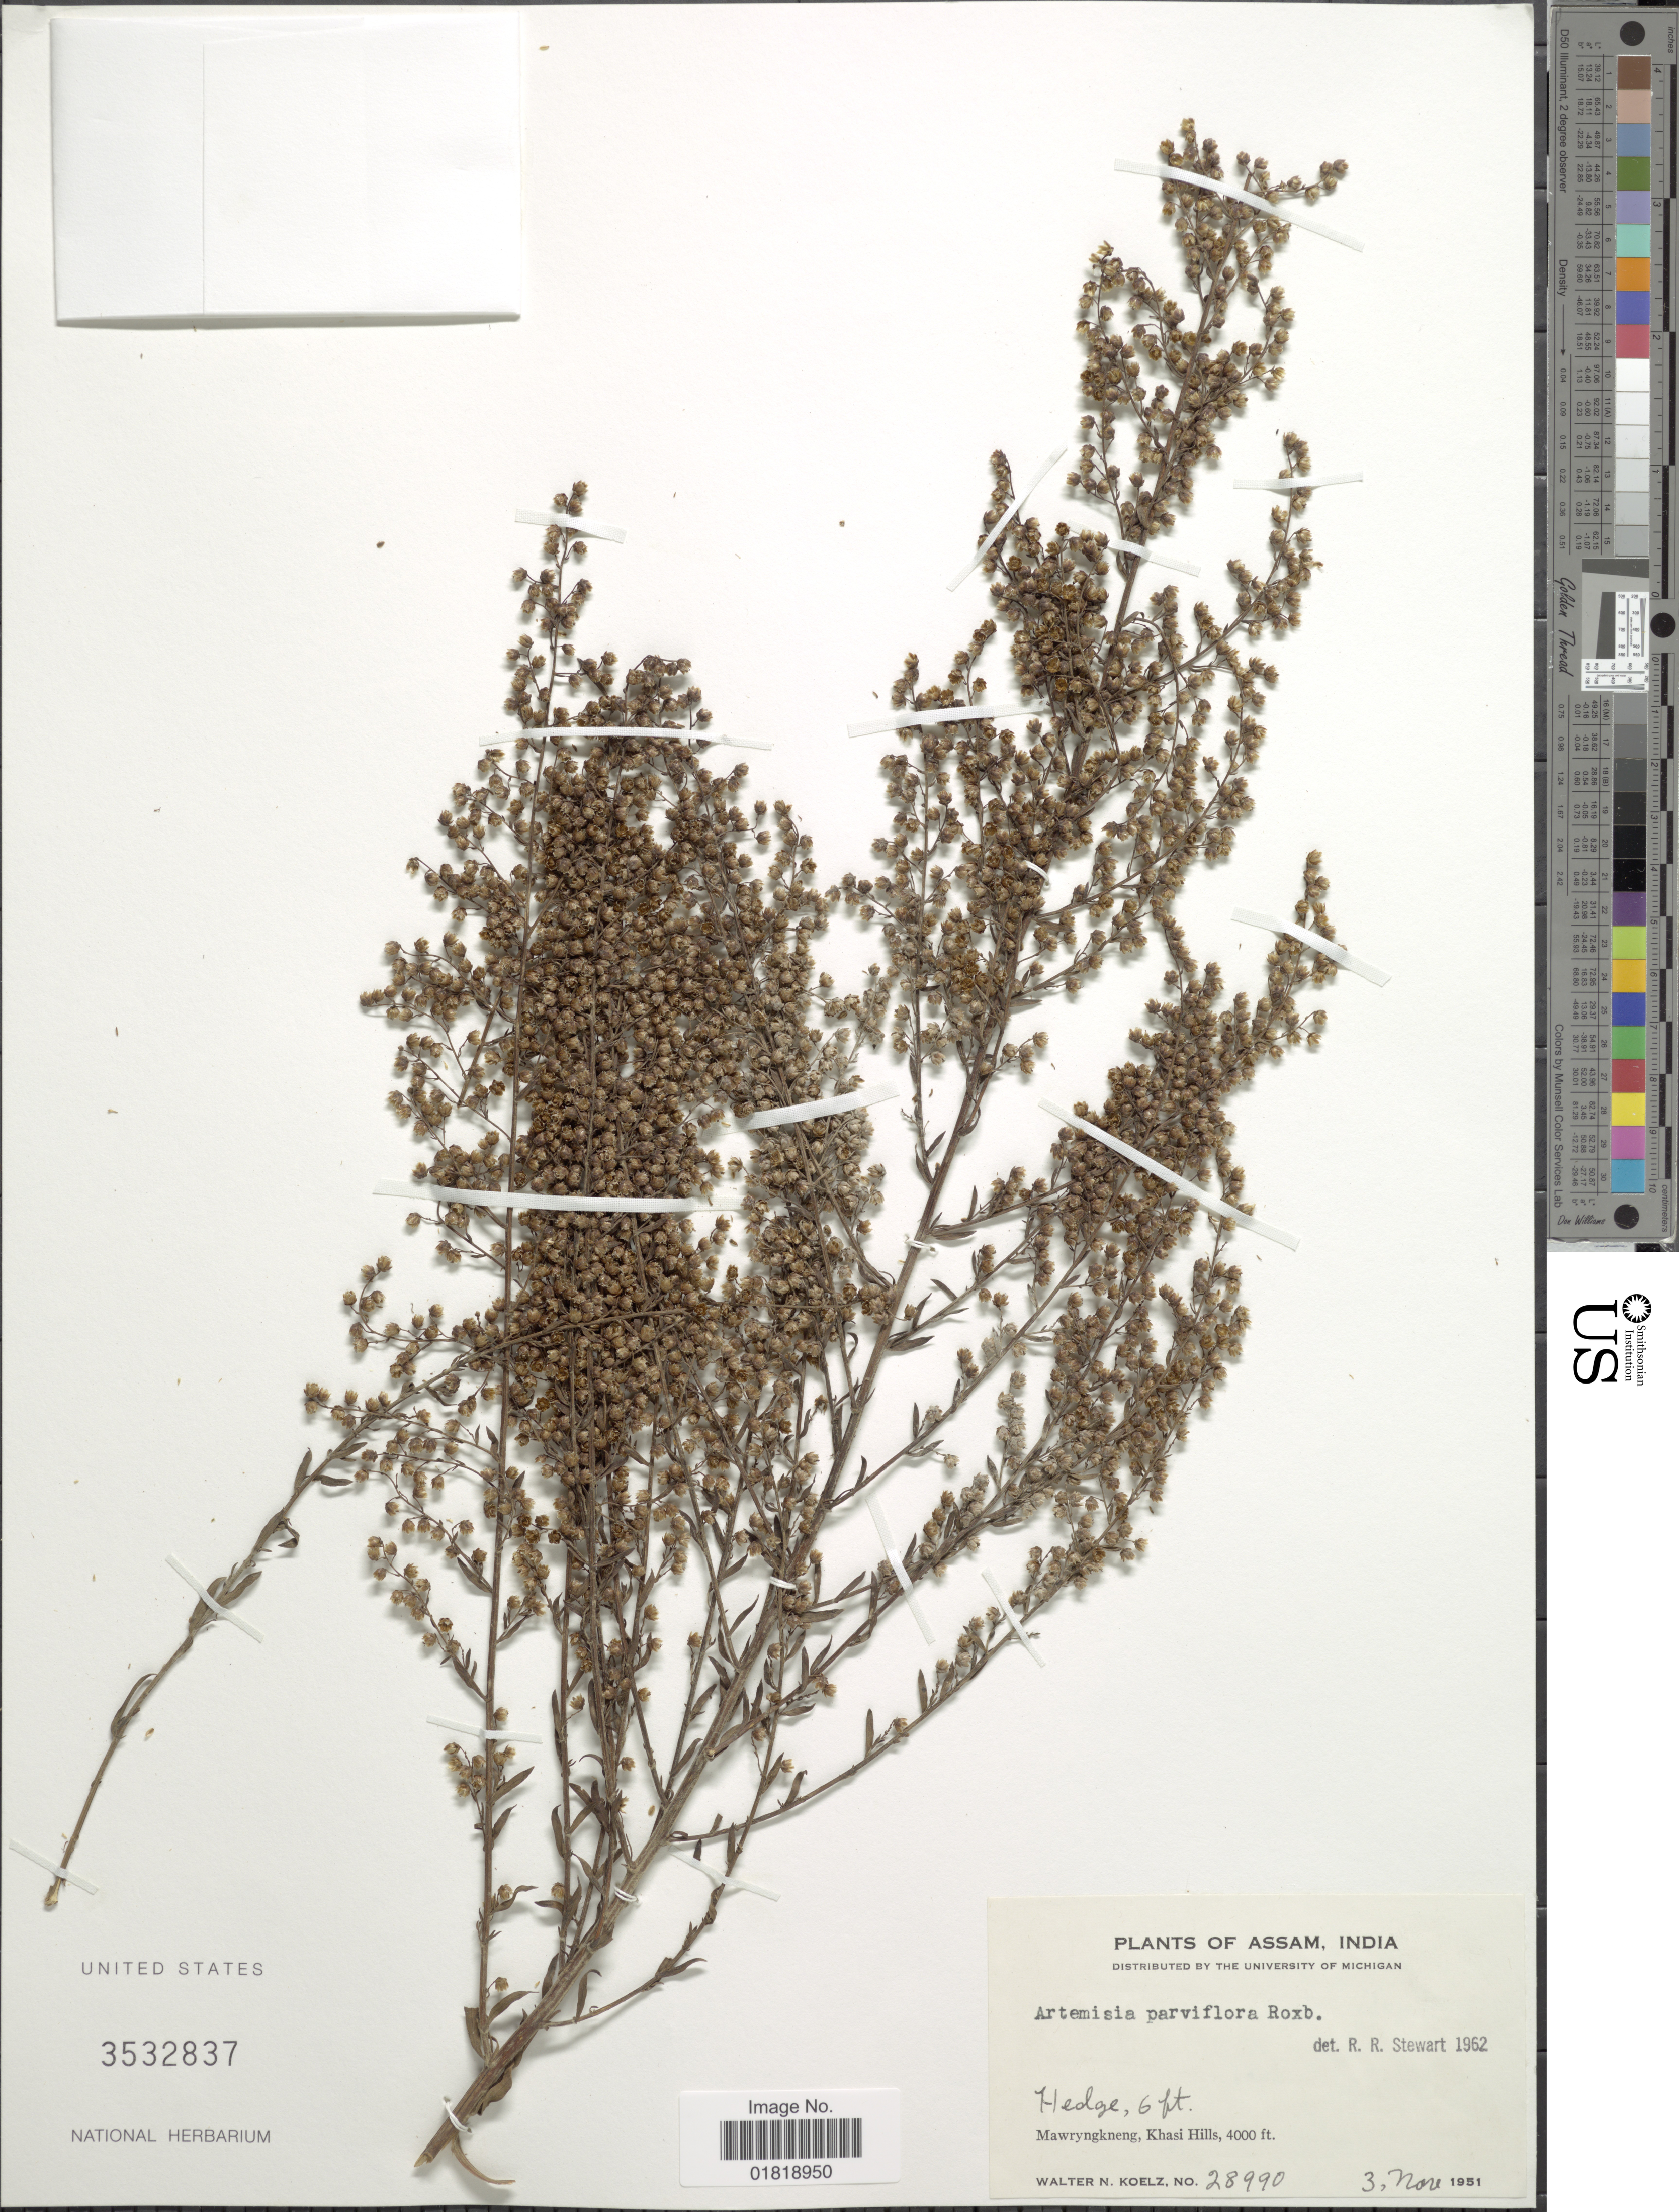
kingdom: Plantae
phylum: Tracheophyta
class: Magnoliopsida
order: Asterales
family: Asteraceae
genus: Artemisia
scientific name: Artemisia parviflora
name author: Roxb.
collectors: W. N. Koelz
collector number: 28990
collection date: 1951-11-03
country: India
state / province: Meghalaya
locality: Hedge, Mawryngkneng, Khasi Hills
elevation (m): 1219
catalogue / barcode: US 3532837